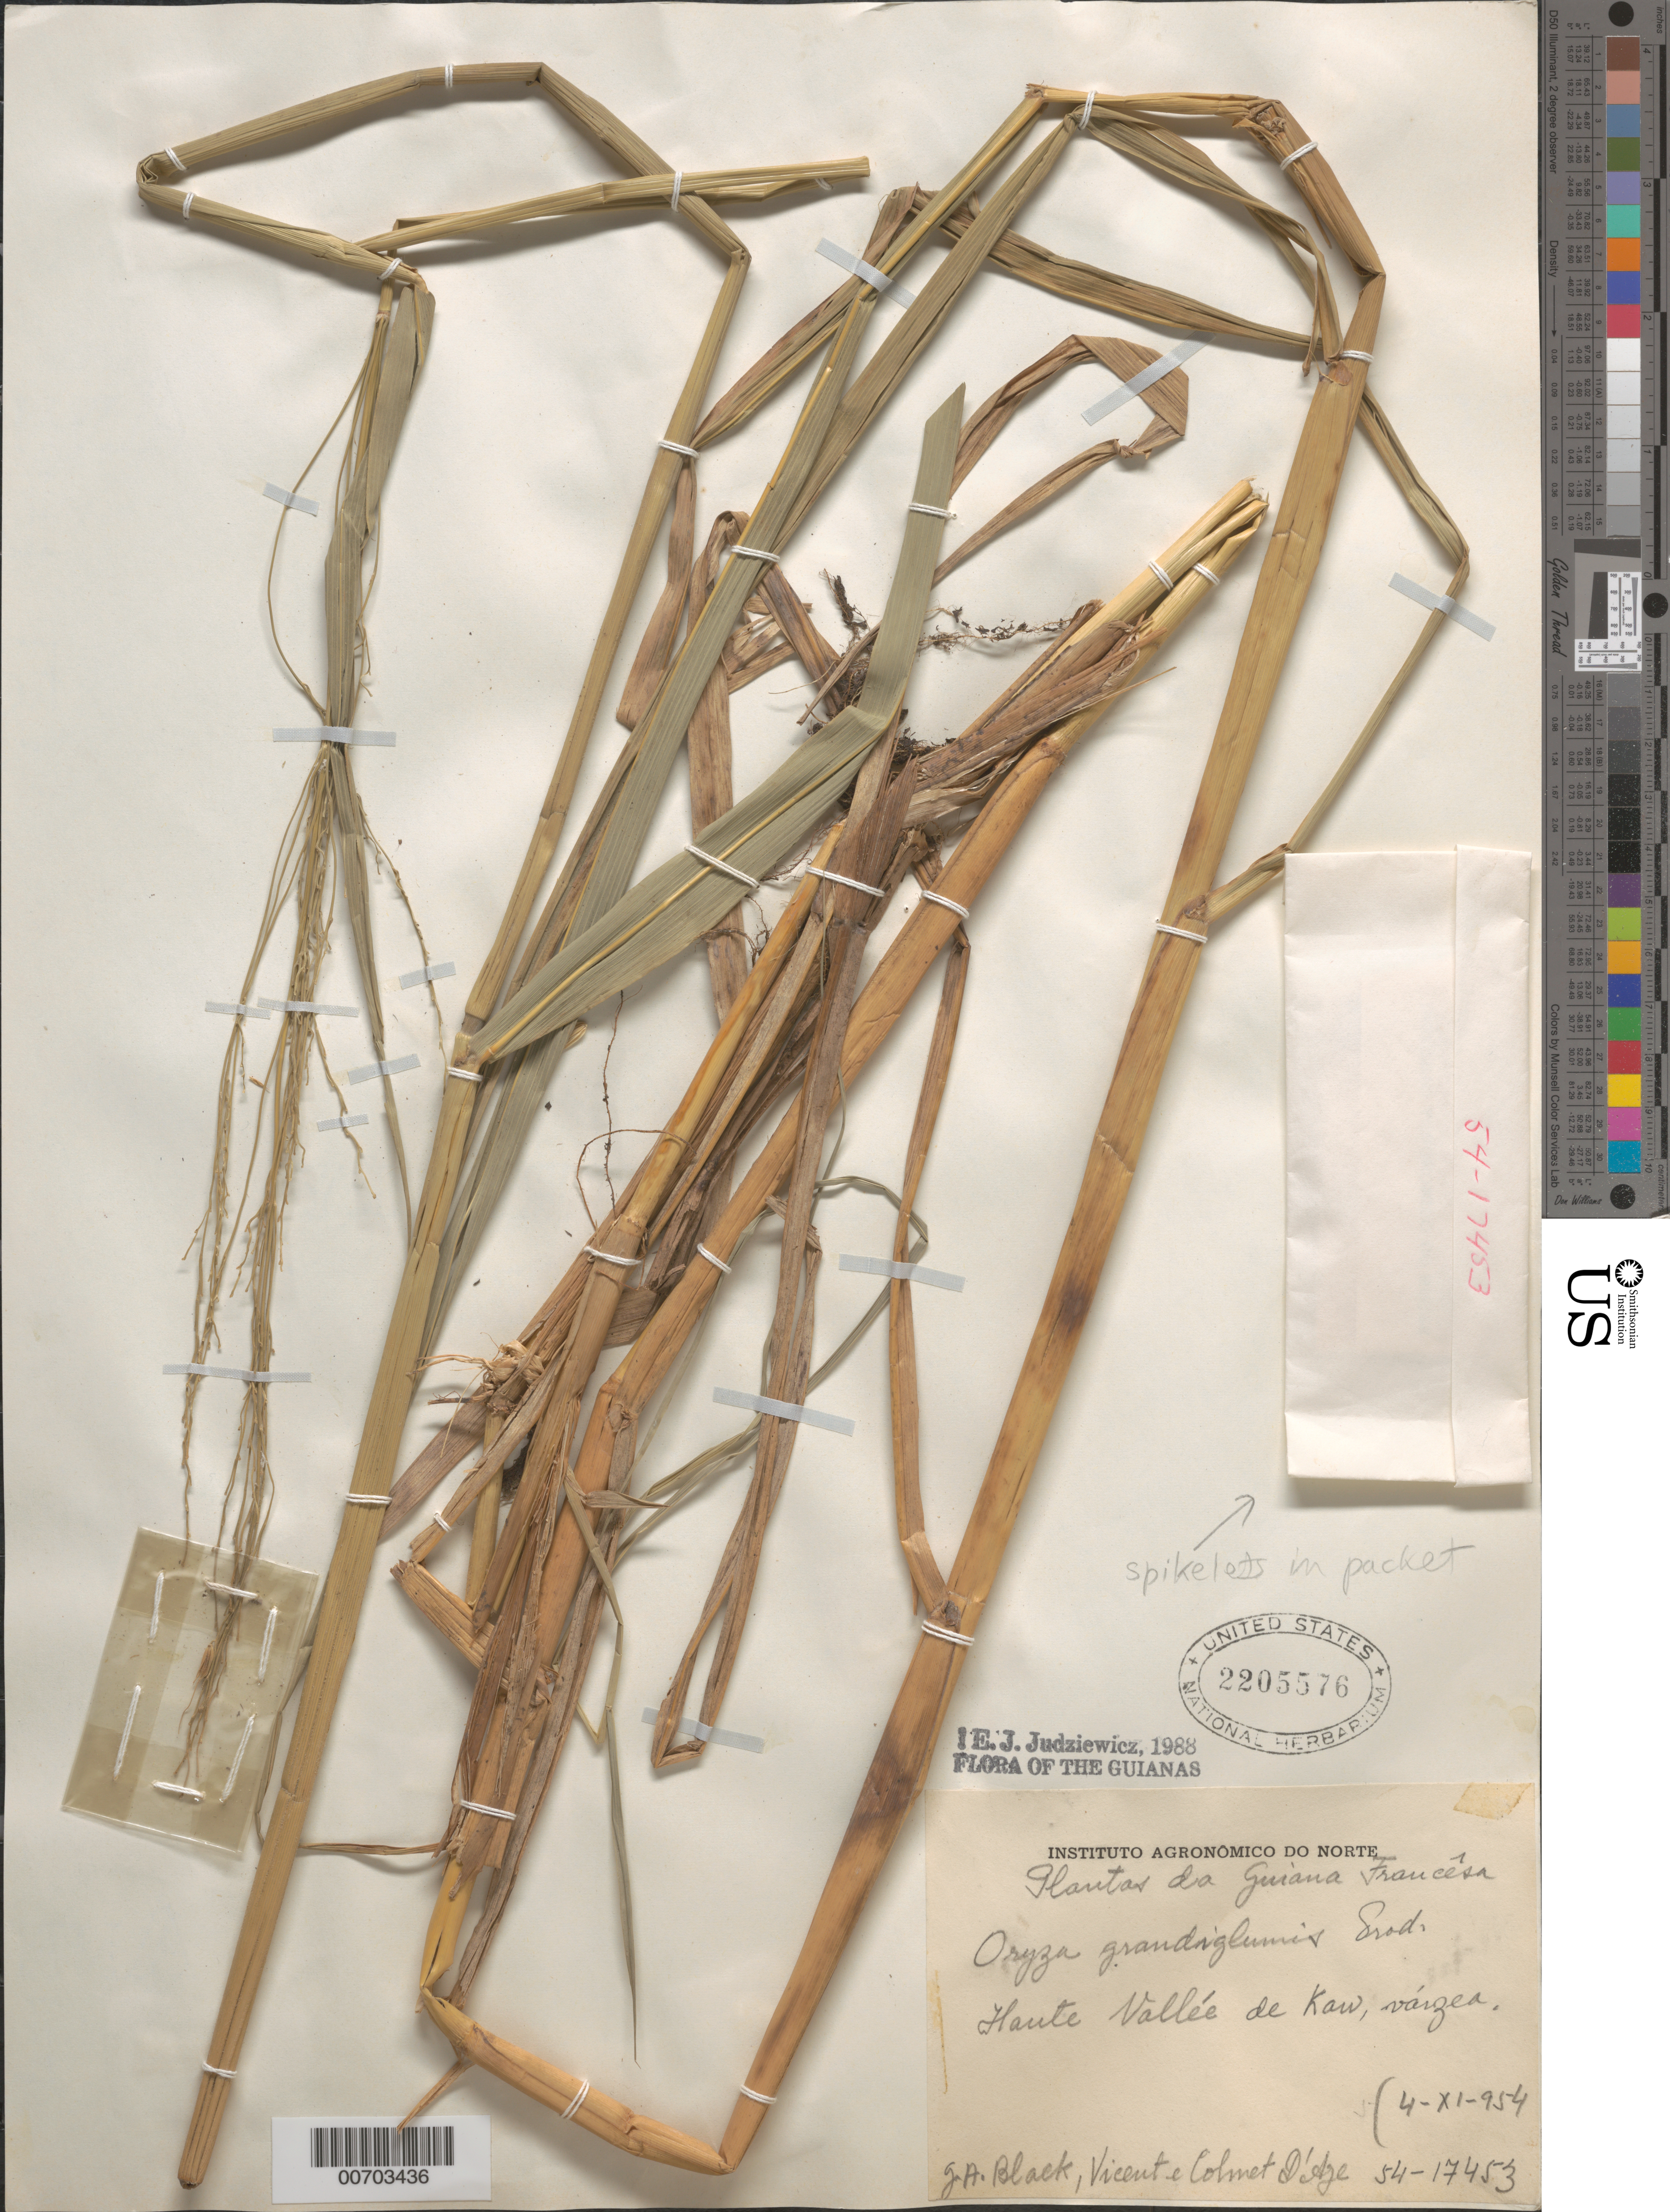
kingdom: Plantae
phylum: Tracheophyta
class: Liliopsida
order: Poales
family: Poaceae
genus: Oryza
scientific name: Oryza grandiglumis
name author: (Döll) Prod.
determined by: Judziewicz, E. J.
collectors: G. A. Black, -- Vincent & C. D'Aage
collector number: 54 17453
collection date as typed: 4-Nov-54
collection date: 1954-11-04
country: French Guiana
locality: Kaw, haute vallée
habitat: Vàrzea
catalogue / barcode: US 2205576